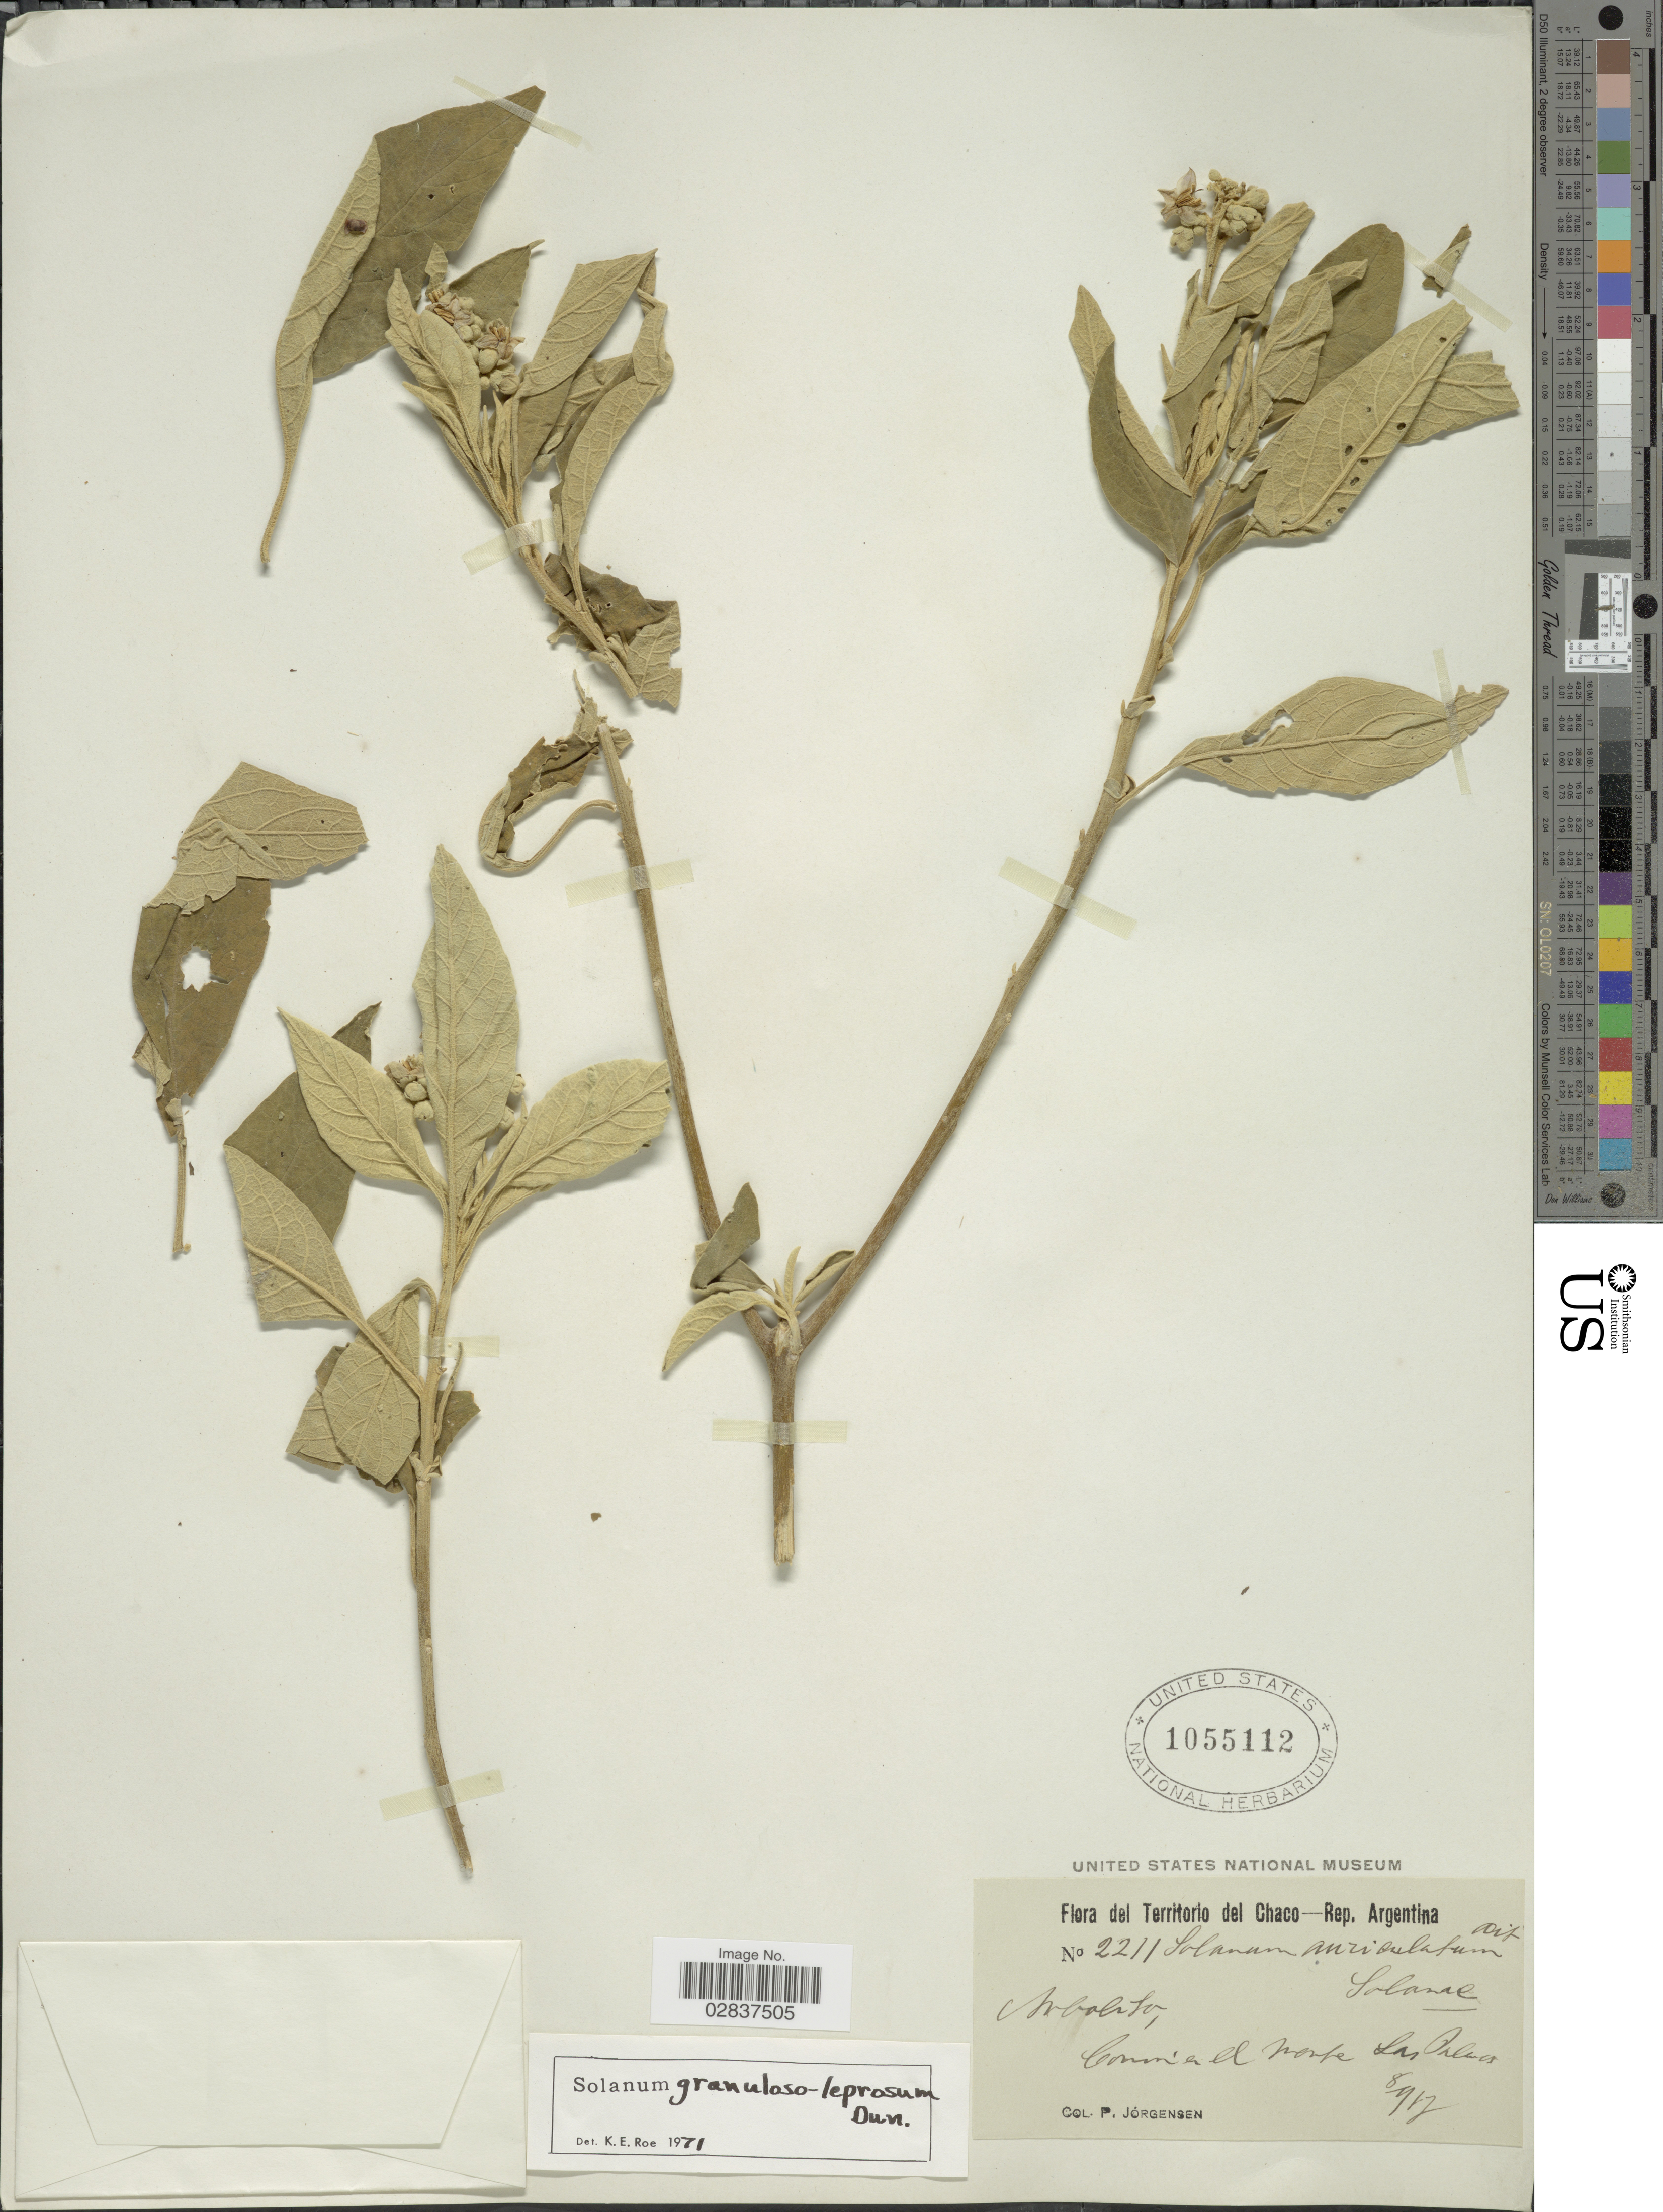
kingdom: Plantae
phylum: Tracheophyta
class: Magnoliopsida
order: Solanales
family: Solanaceae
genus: Solanum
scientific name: Solanum granuloso-leprosum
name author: Dunal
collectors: P. Jörgensen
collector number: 2211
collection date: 1917-08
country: Argentina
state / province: Chaco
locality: Arbobiso, Comun el monte Las Palmas.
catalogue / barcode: US 1055112